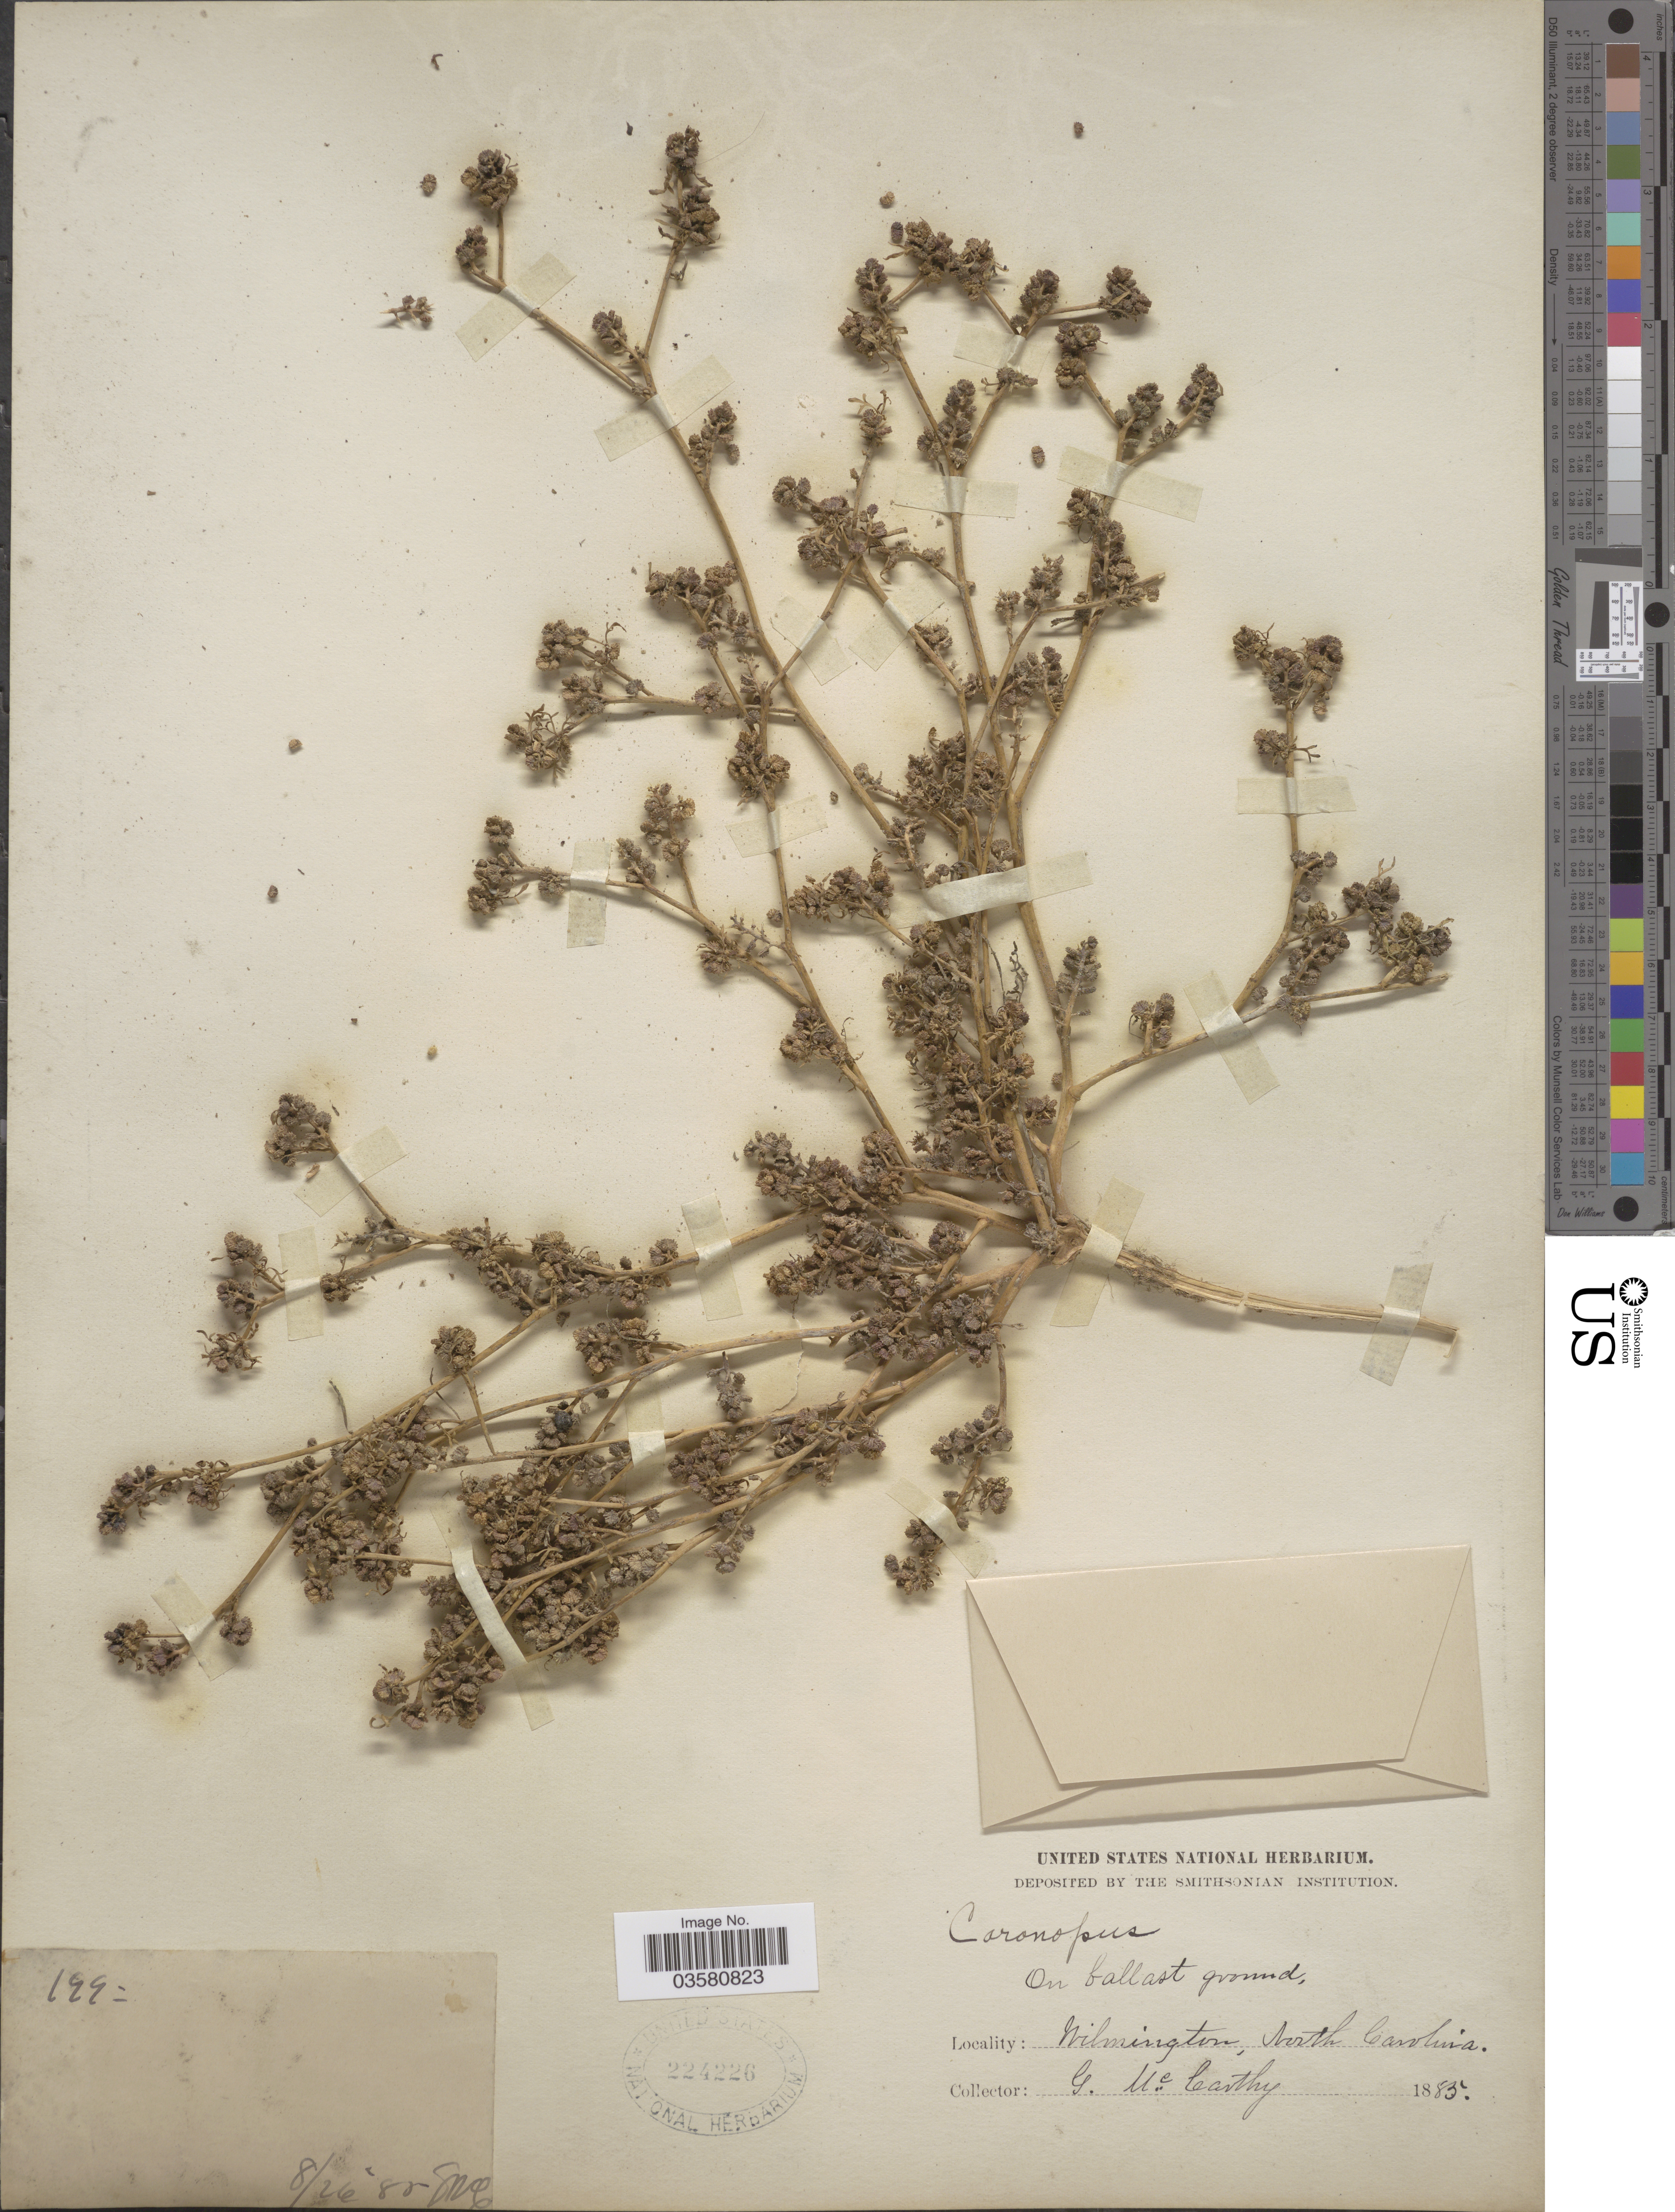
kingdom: Plantae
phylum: Tracheophyta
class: Magnoliopsida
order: Brassicales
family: Brassicaceae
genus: Lepidium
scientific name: Lepidium coronopus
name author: (L.) Al-Shehbaz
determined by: Strong, M. T., (US), Smithsonian Institution - National Museum of Natural History (UNITED STATES)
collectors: G. McCarthy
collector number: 199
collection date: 1885-06-26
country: United States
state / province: North Carolina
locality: Wilmington.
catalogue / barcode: US 224226